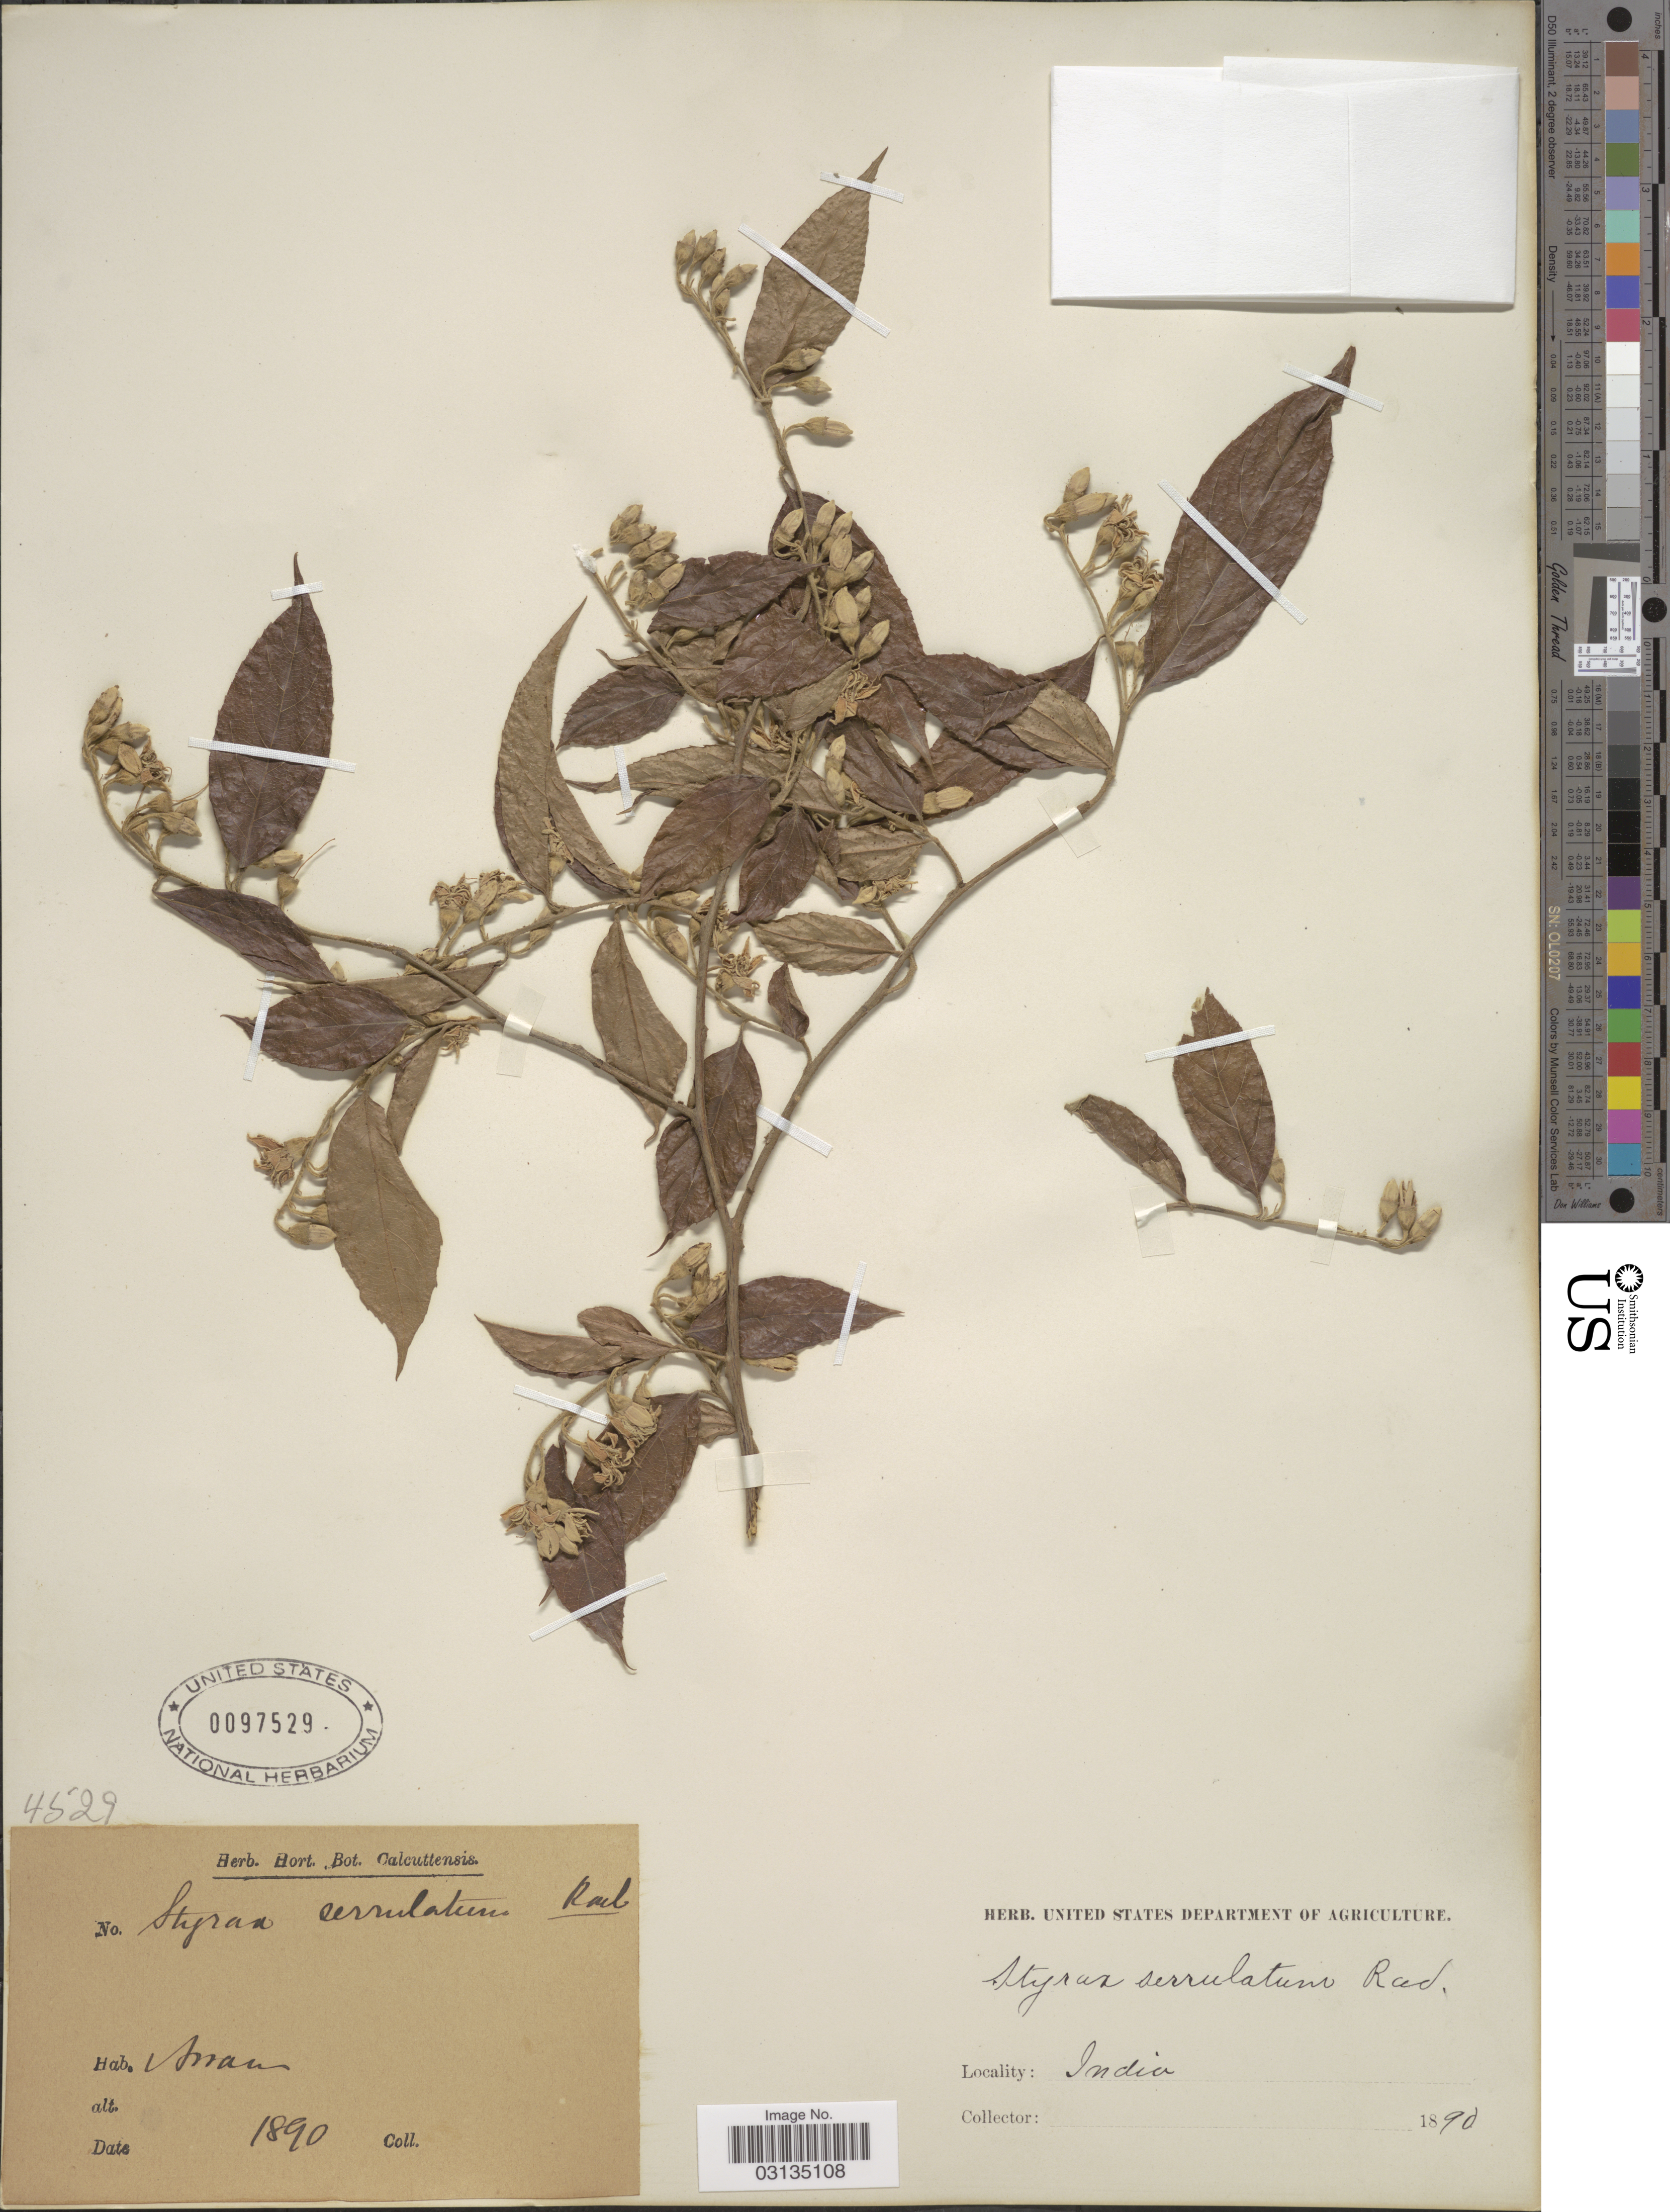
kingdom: Plantae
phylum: Tracheophyta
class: Magnoliopsida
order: Ericales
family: Styracaceae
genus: Styrax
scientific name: Styrax serrulatus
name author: Roxb.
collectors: ex Herb. Hort. Bot. Calcuttensis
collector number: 4529?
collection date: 1890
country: India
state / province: Assam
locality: Assam.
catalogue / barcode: US 97529